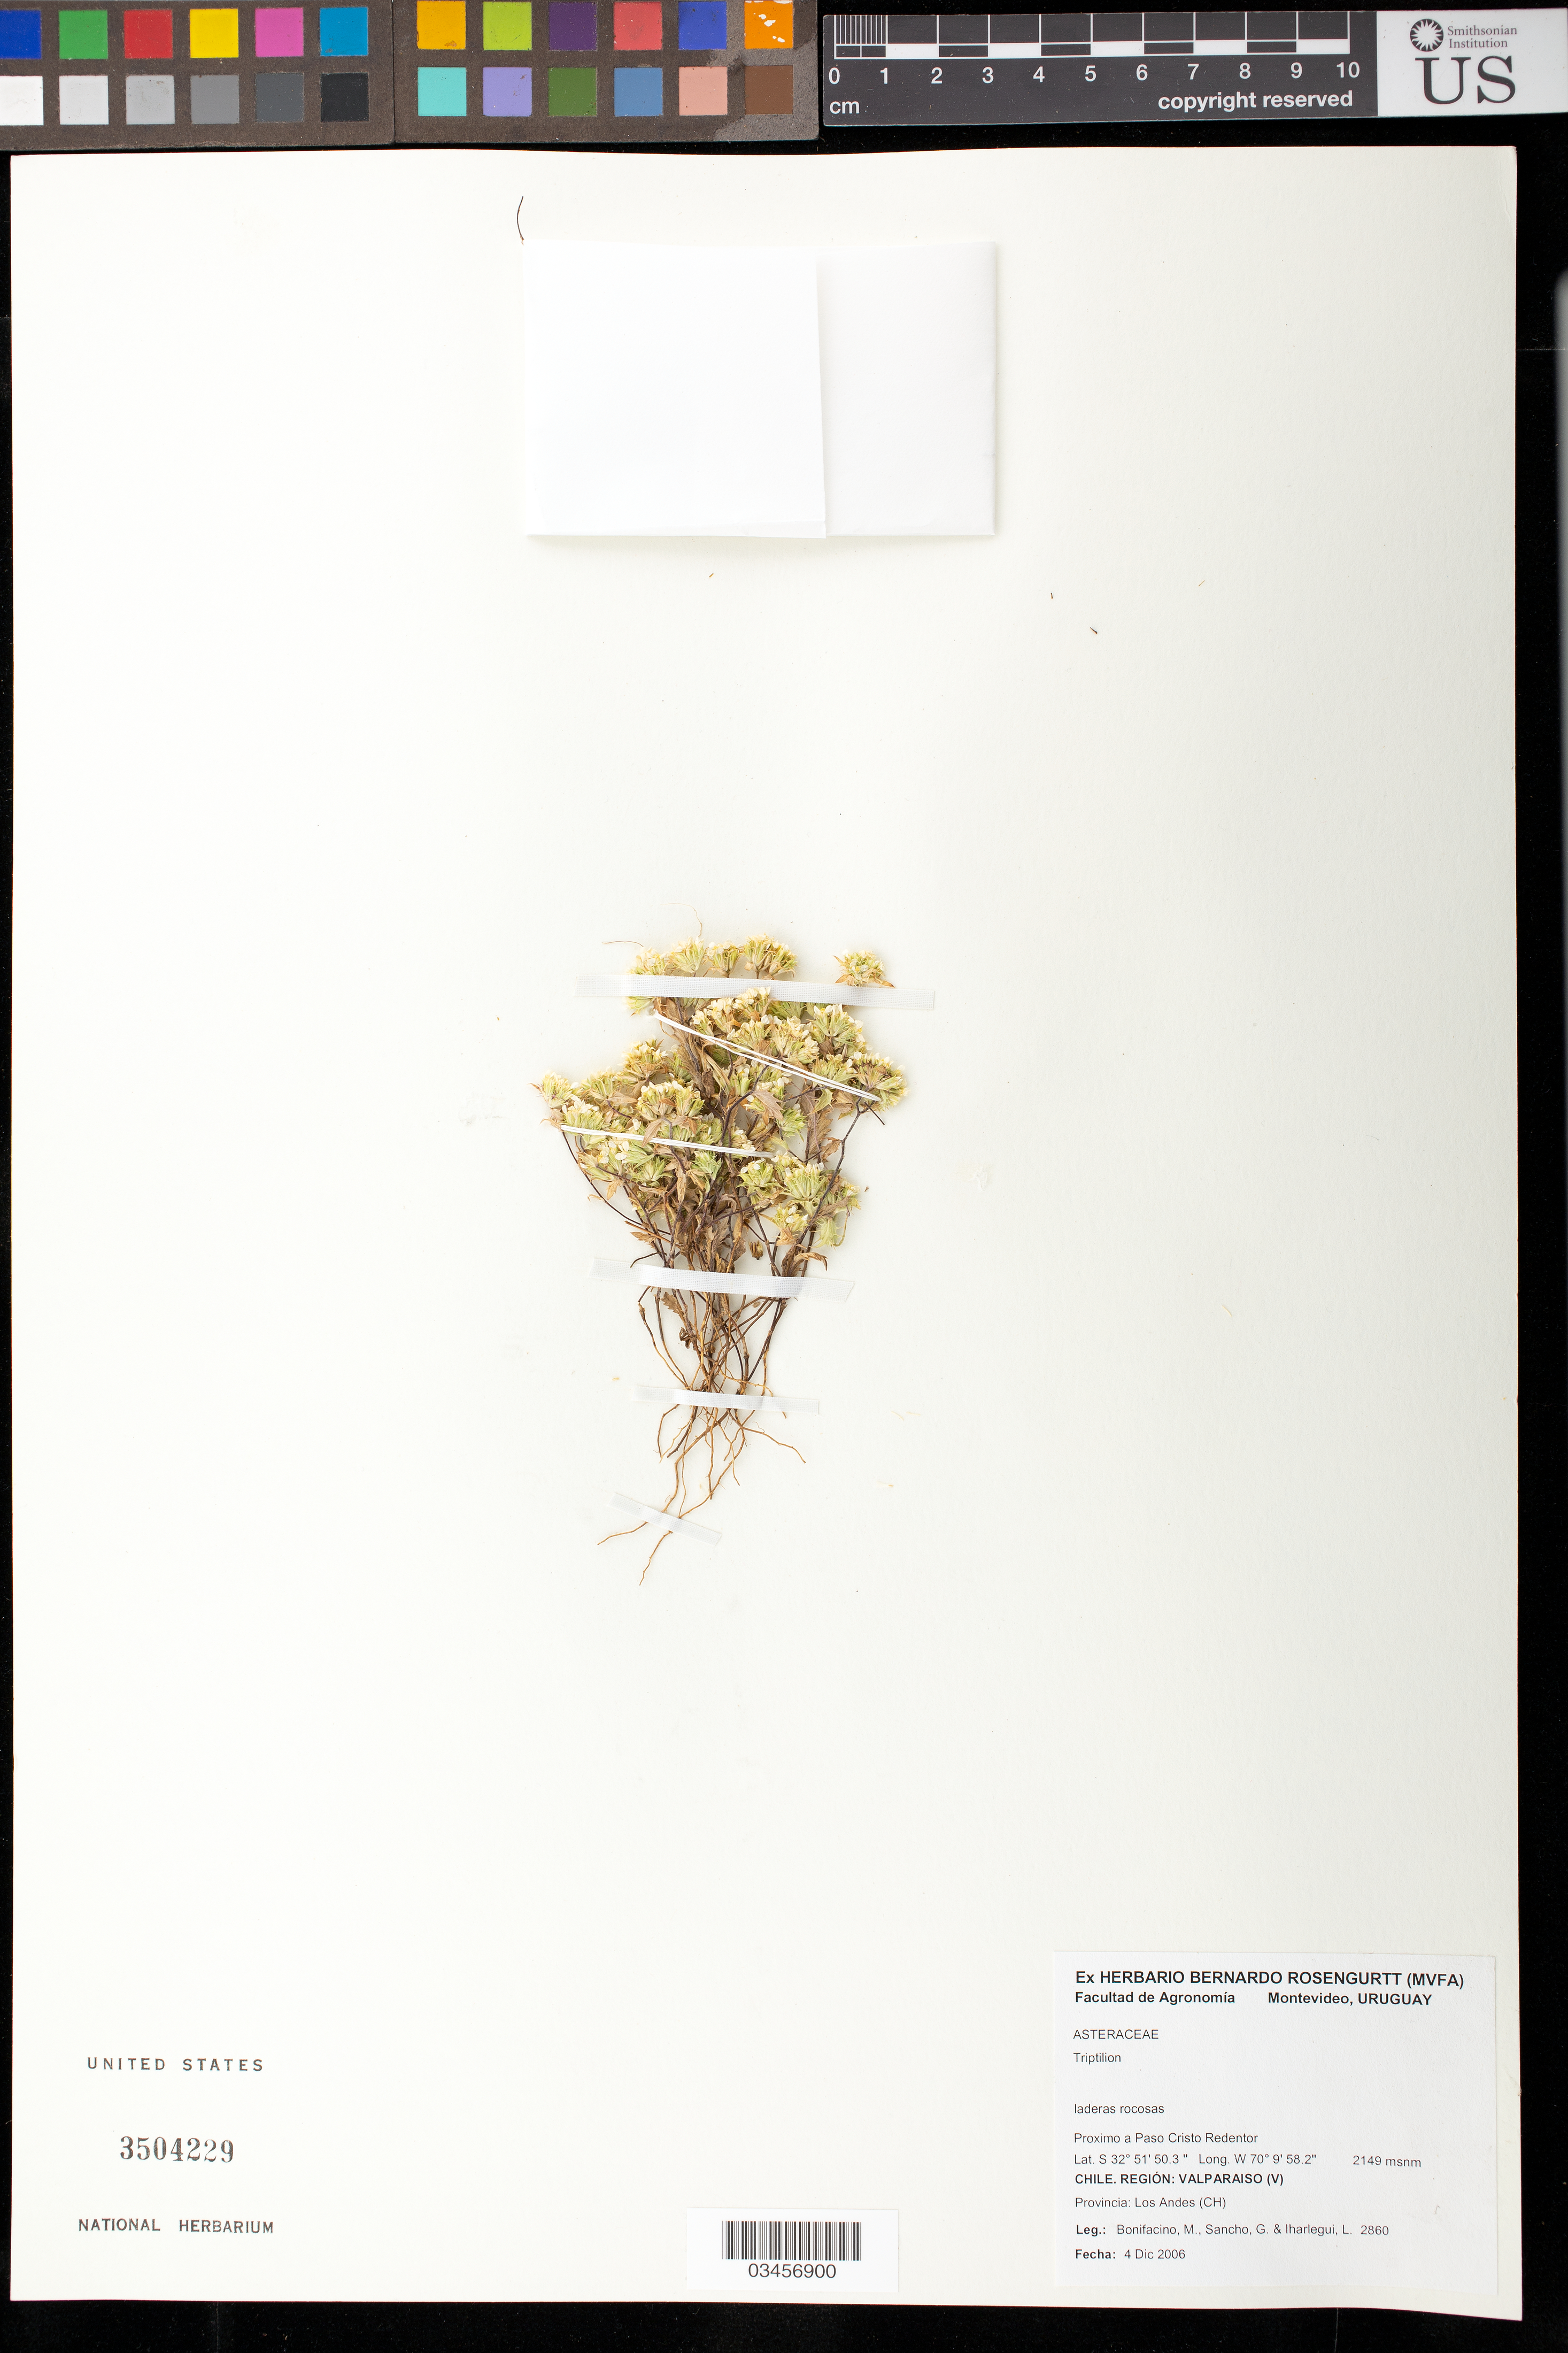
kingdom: Plantae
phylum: Tracheophyta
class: Magnoliopsida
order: Asterales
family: Asteraceae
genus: Triptilion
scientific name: Triptilion sp.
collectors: M. Bonifacino, G. Sancho & L. Iharlegui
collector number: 2860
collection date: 2006-12-04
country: Chile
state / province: Valparaíso (V)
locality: Provincia: Los Andes (CH). Proximo a Paso Cristo Redentor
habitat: Laderas rocosas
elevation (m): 2149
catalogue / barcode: US 3504229